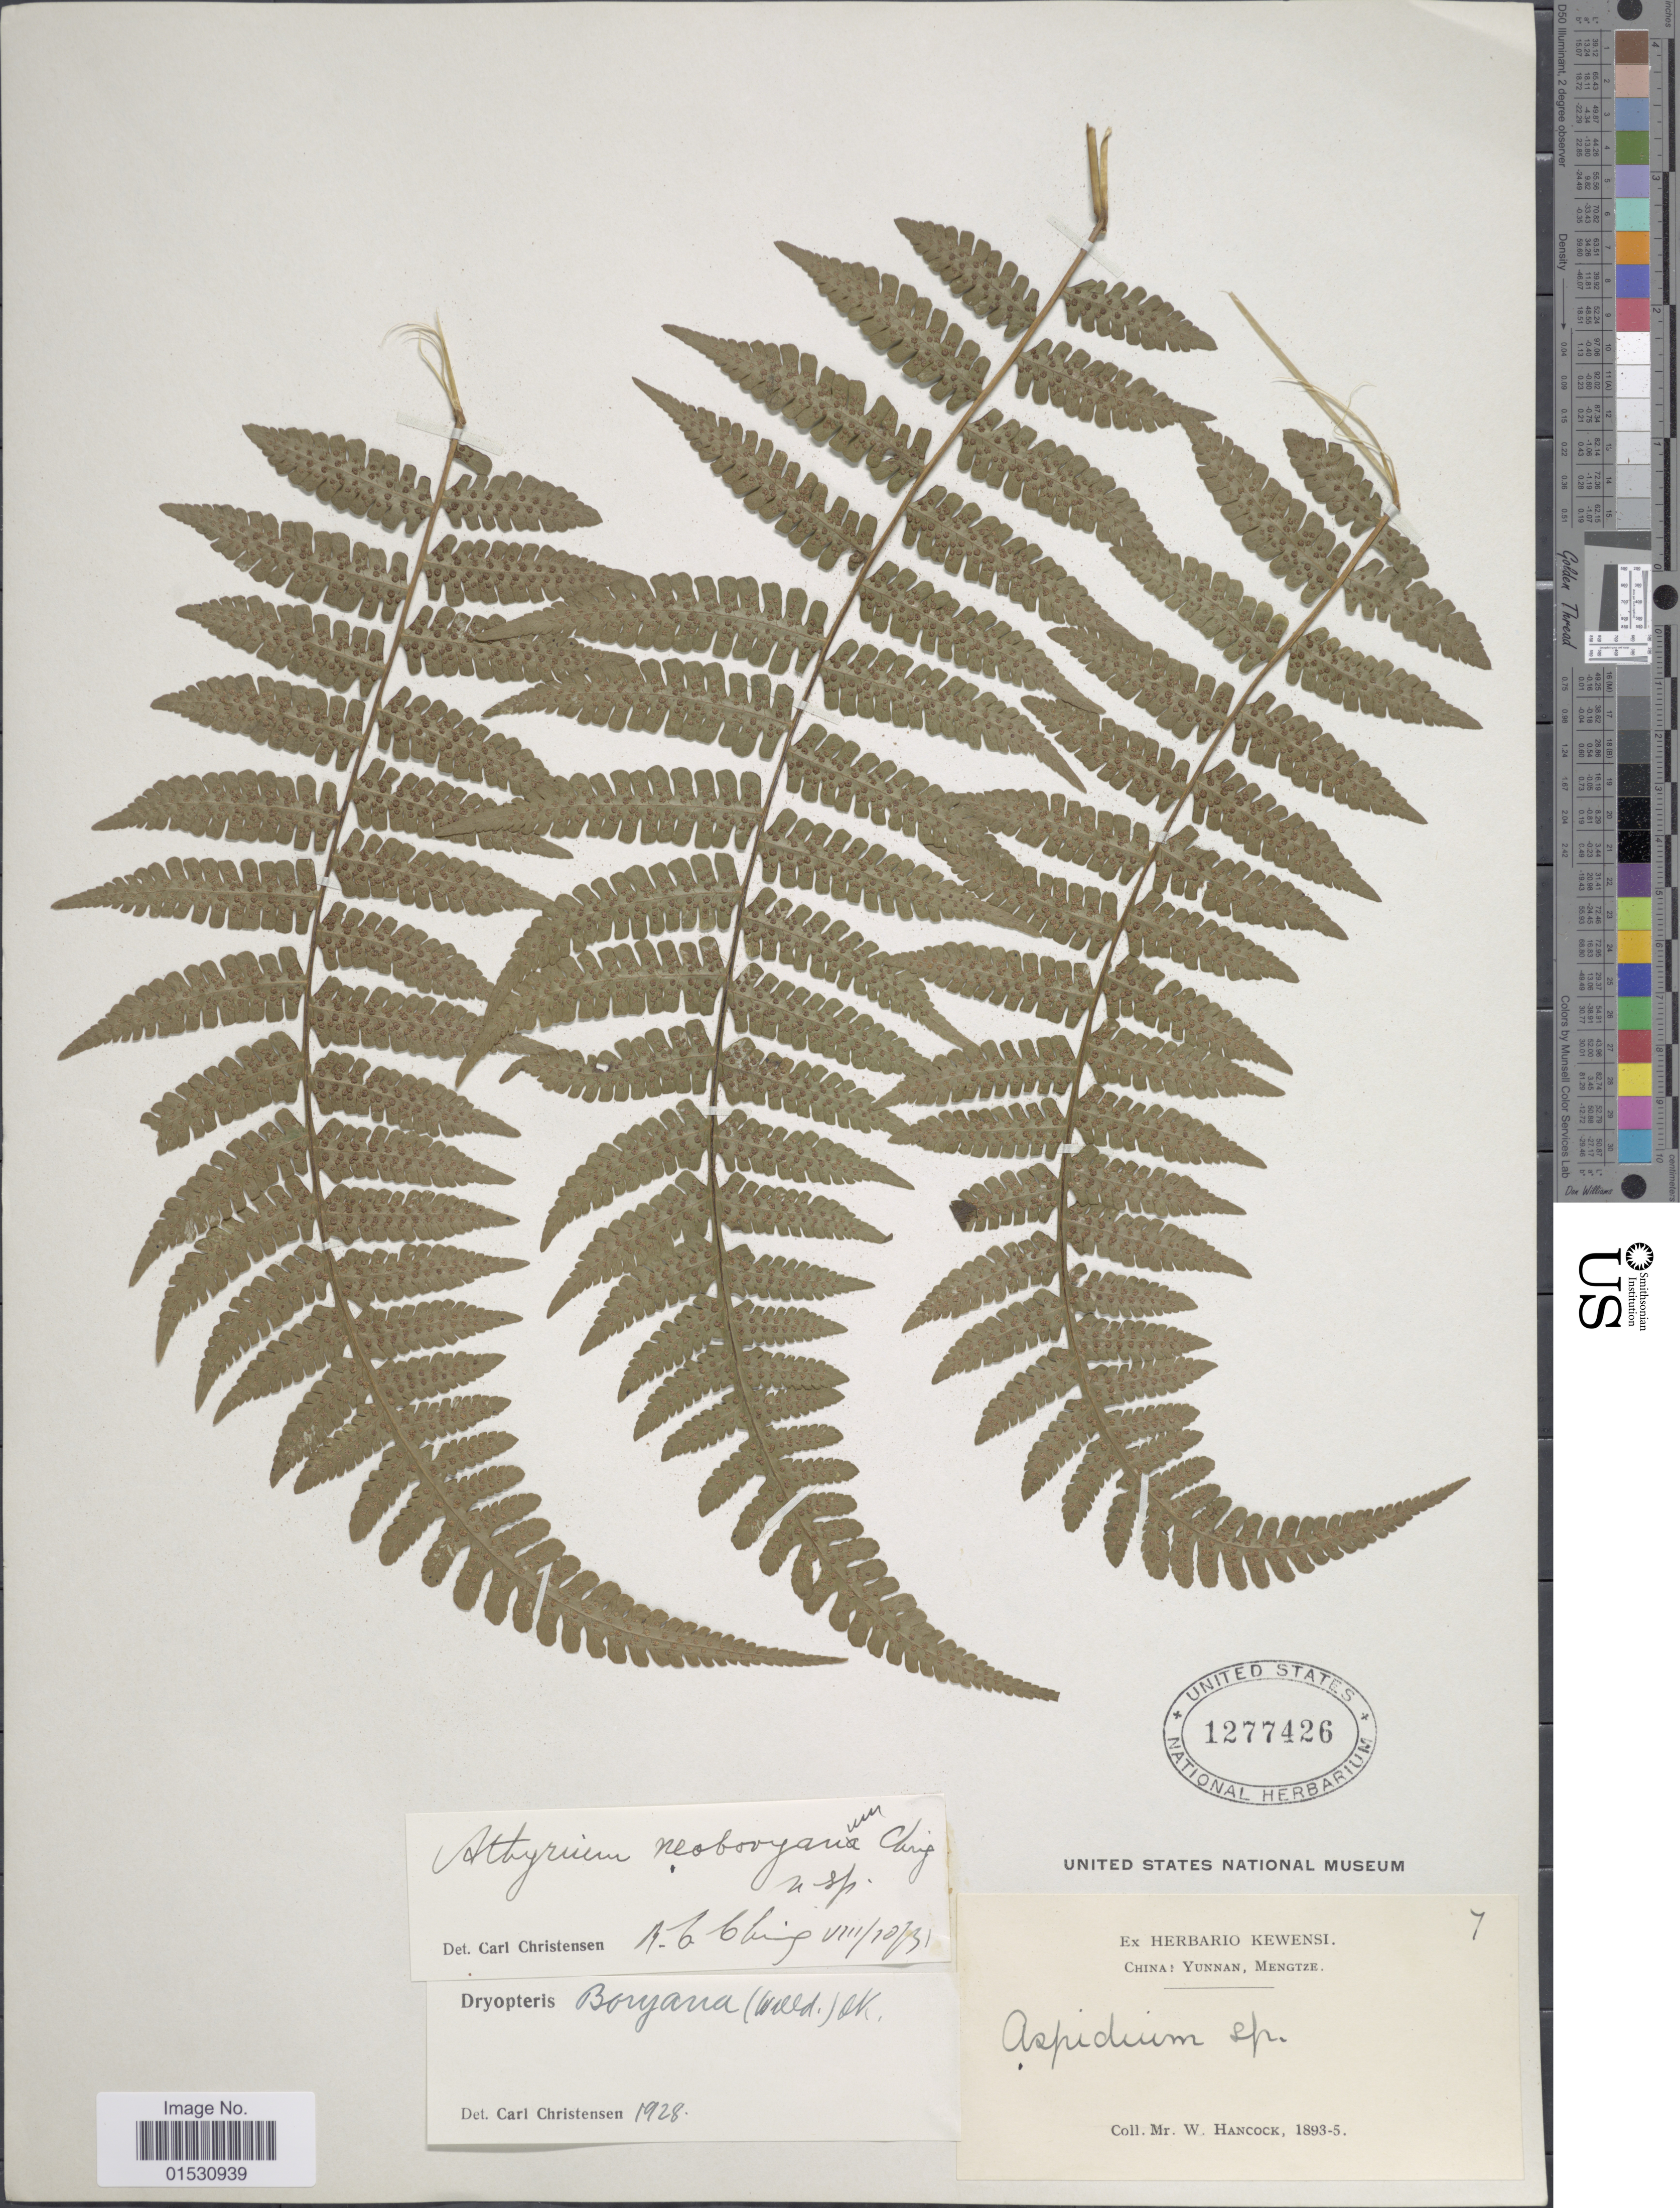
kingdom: Plantae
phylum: Tracheophyta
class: Polypodiopsida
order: Polypodiales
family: Athyriaceae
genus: Athyrium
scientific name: Athyrium neoboryanum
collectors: W. Hancock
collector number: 7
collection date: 1893/1895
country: China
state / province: Yunnan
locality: Mengtze.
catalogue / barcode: US 1277426